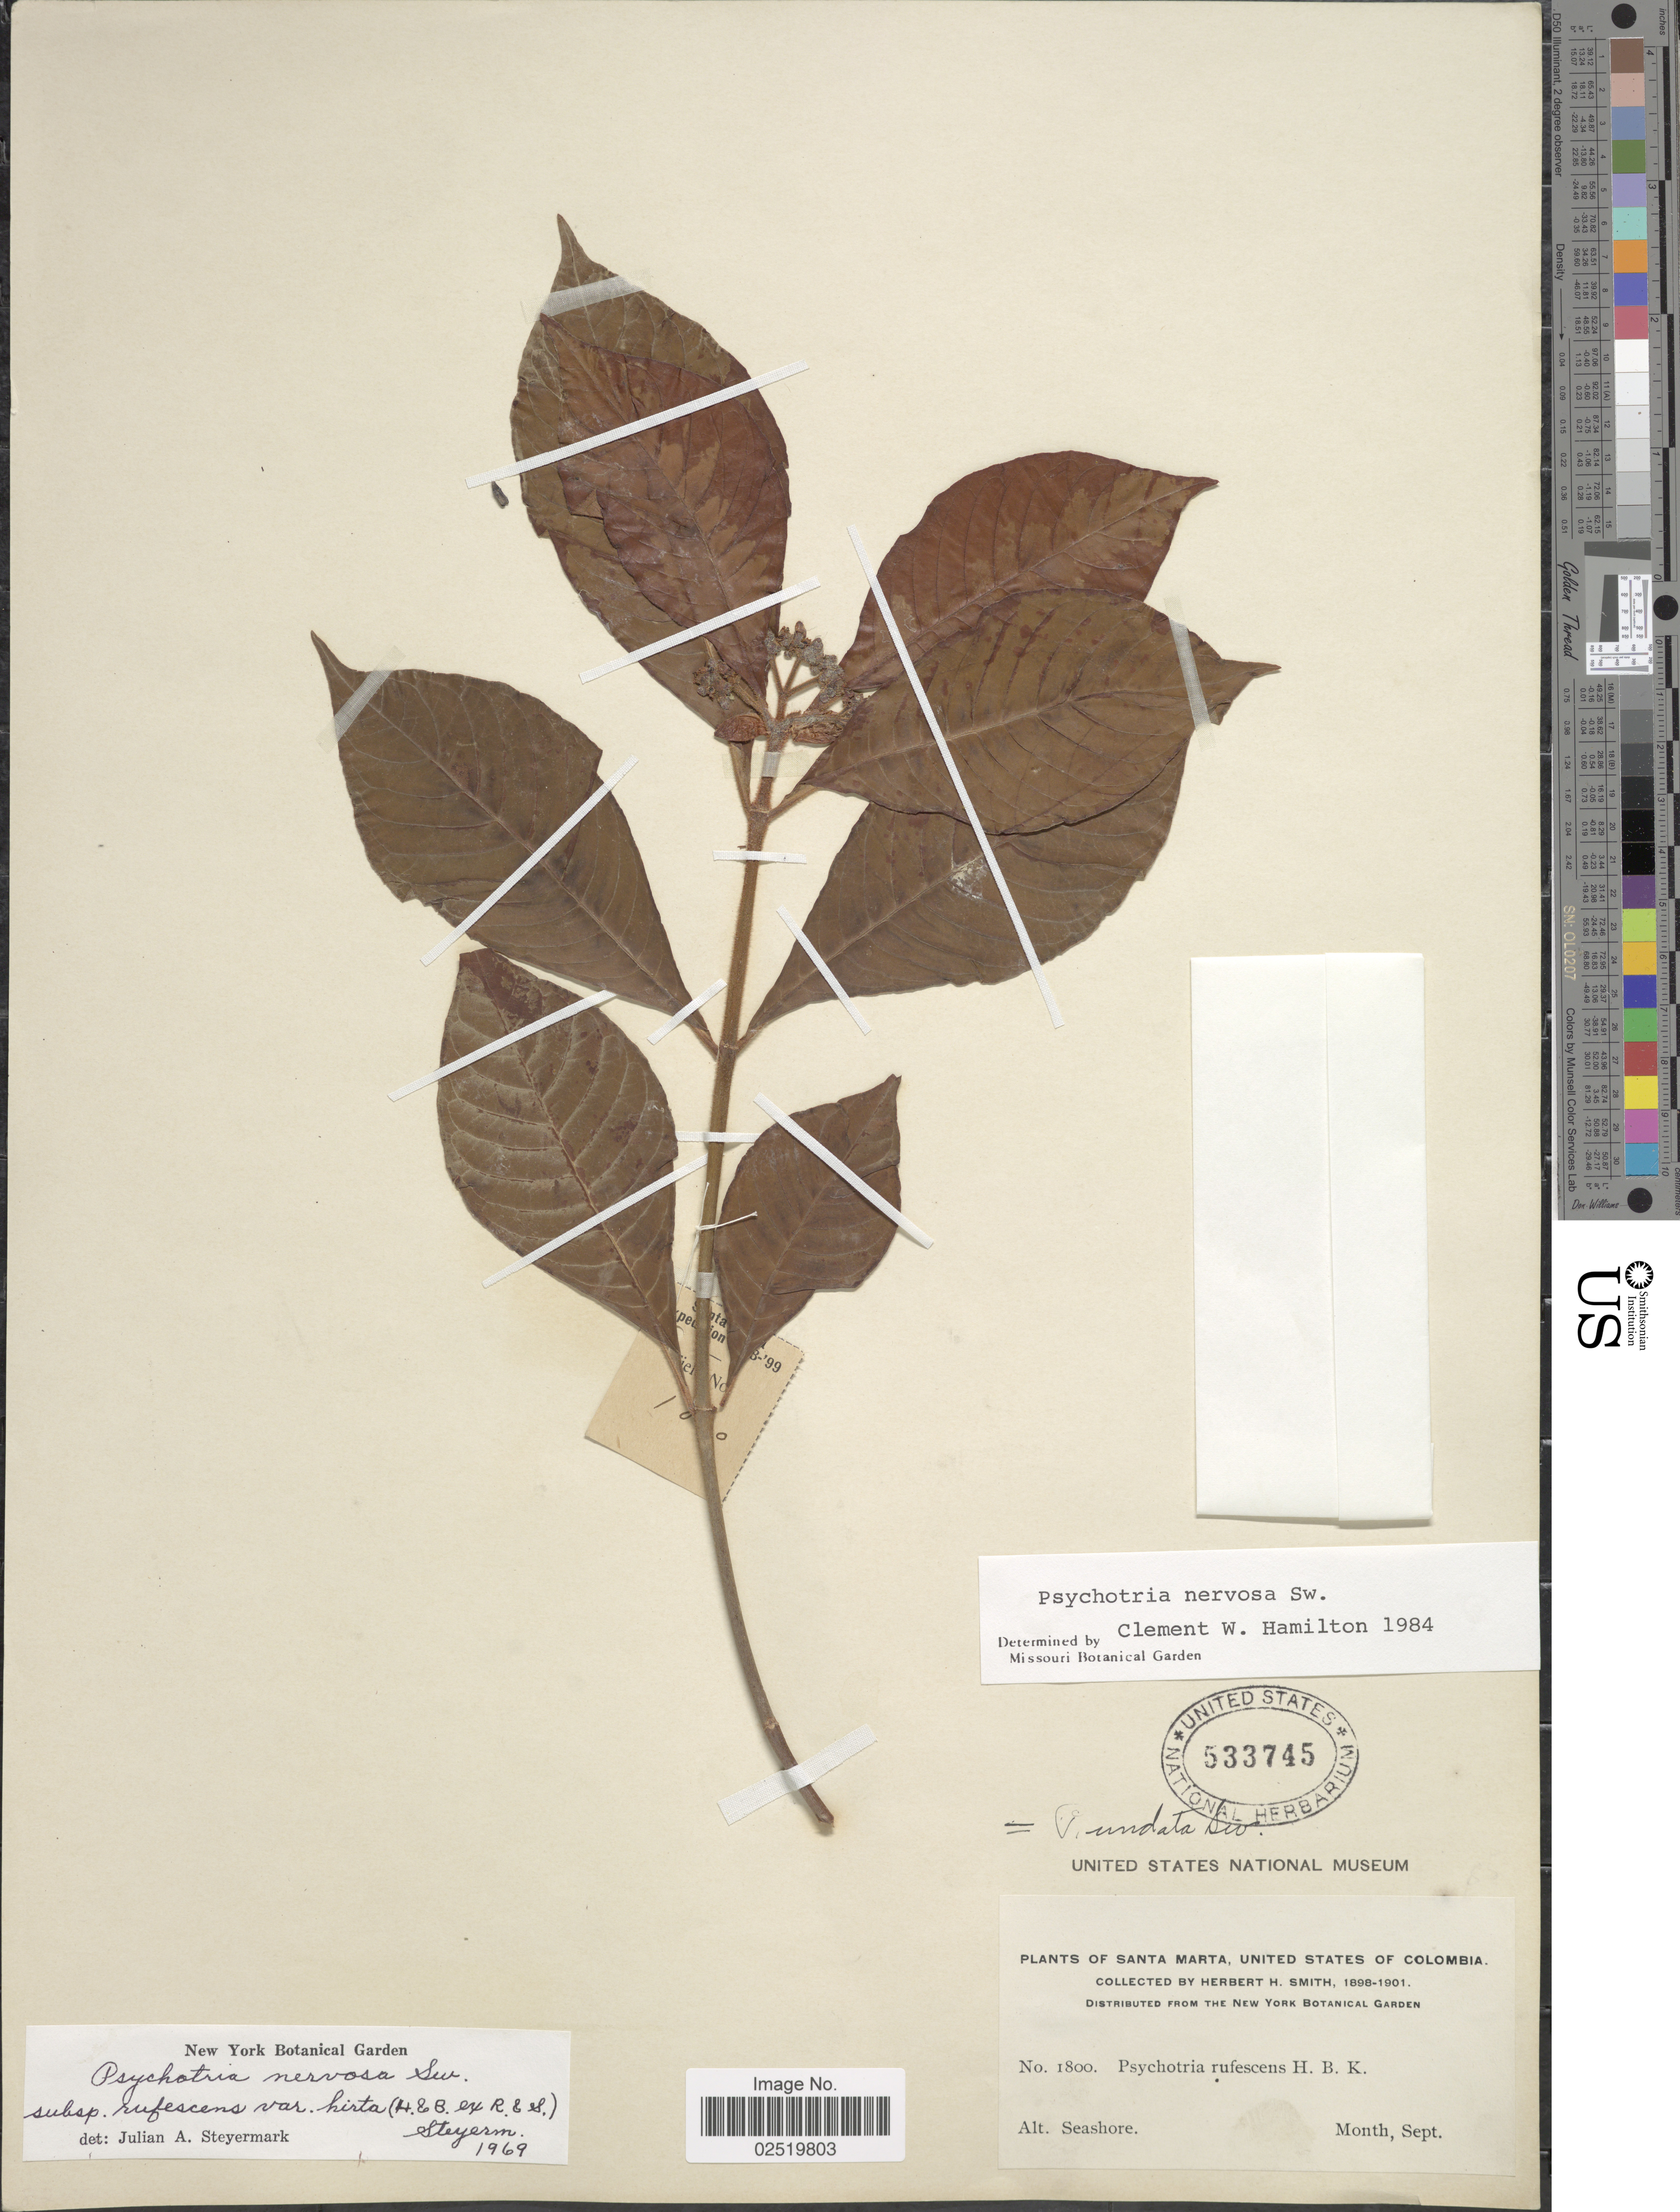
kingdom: Plantae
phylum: Tracheophyta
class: Magnoliopsida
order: Gentianales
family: Rubiaceae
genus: Psychotria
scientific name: Psychotria nervosa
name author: Sw.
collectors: Herbert H. Smith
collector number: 1800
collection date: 1898-09/1901-09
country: Colombia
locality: Santa Marta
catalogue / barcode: US 533745